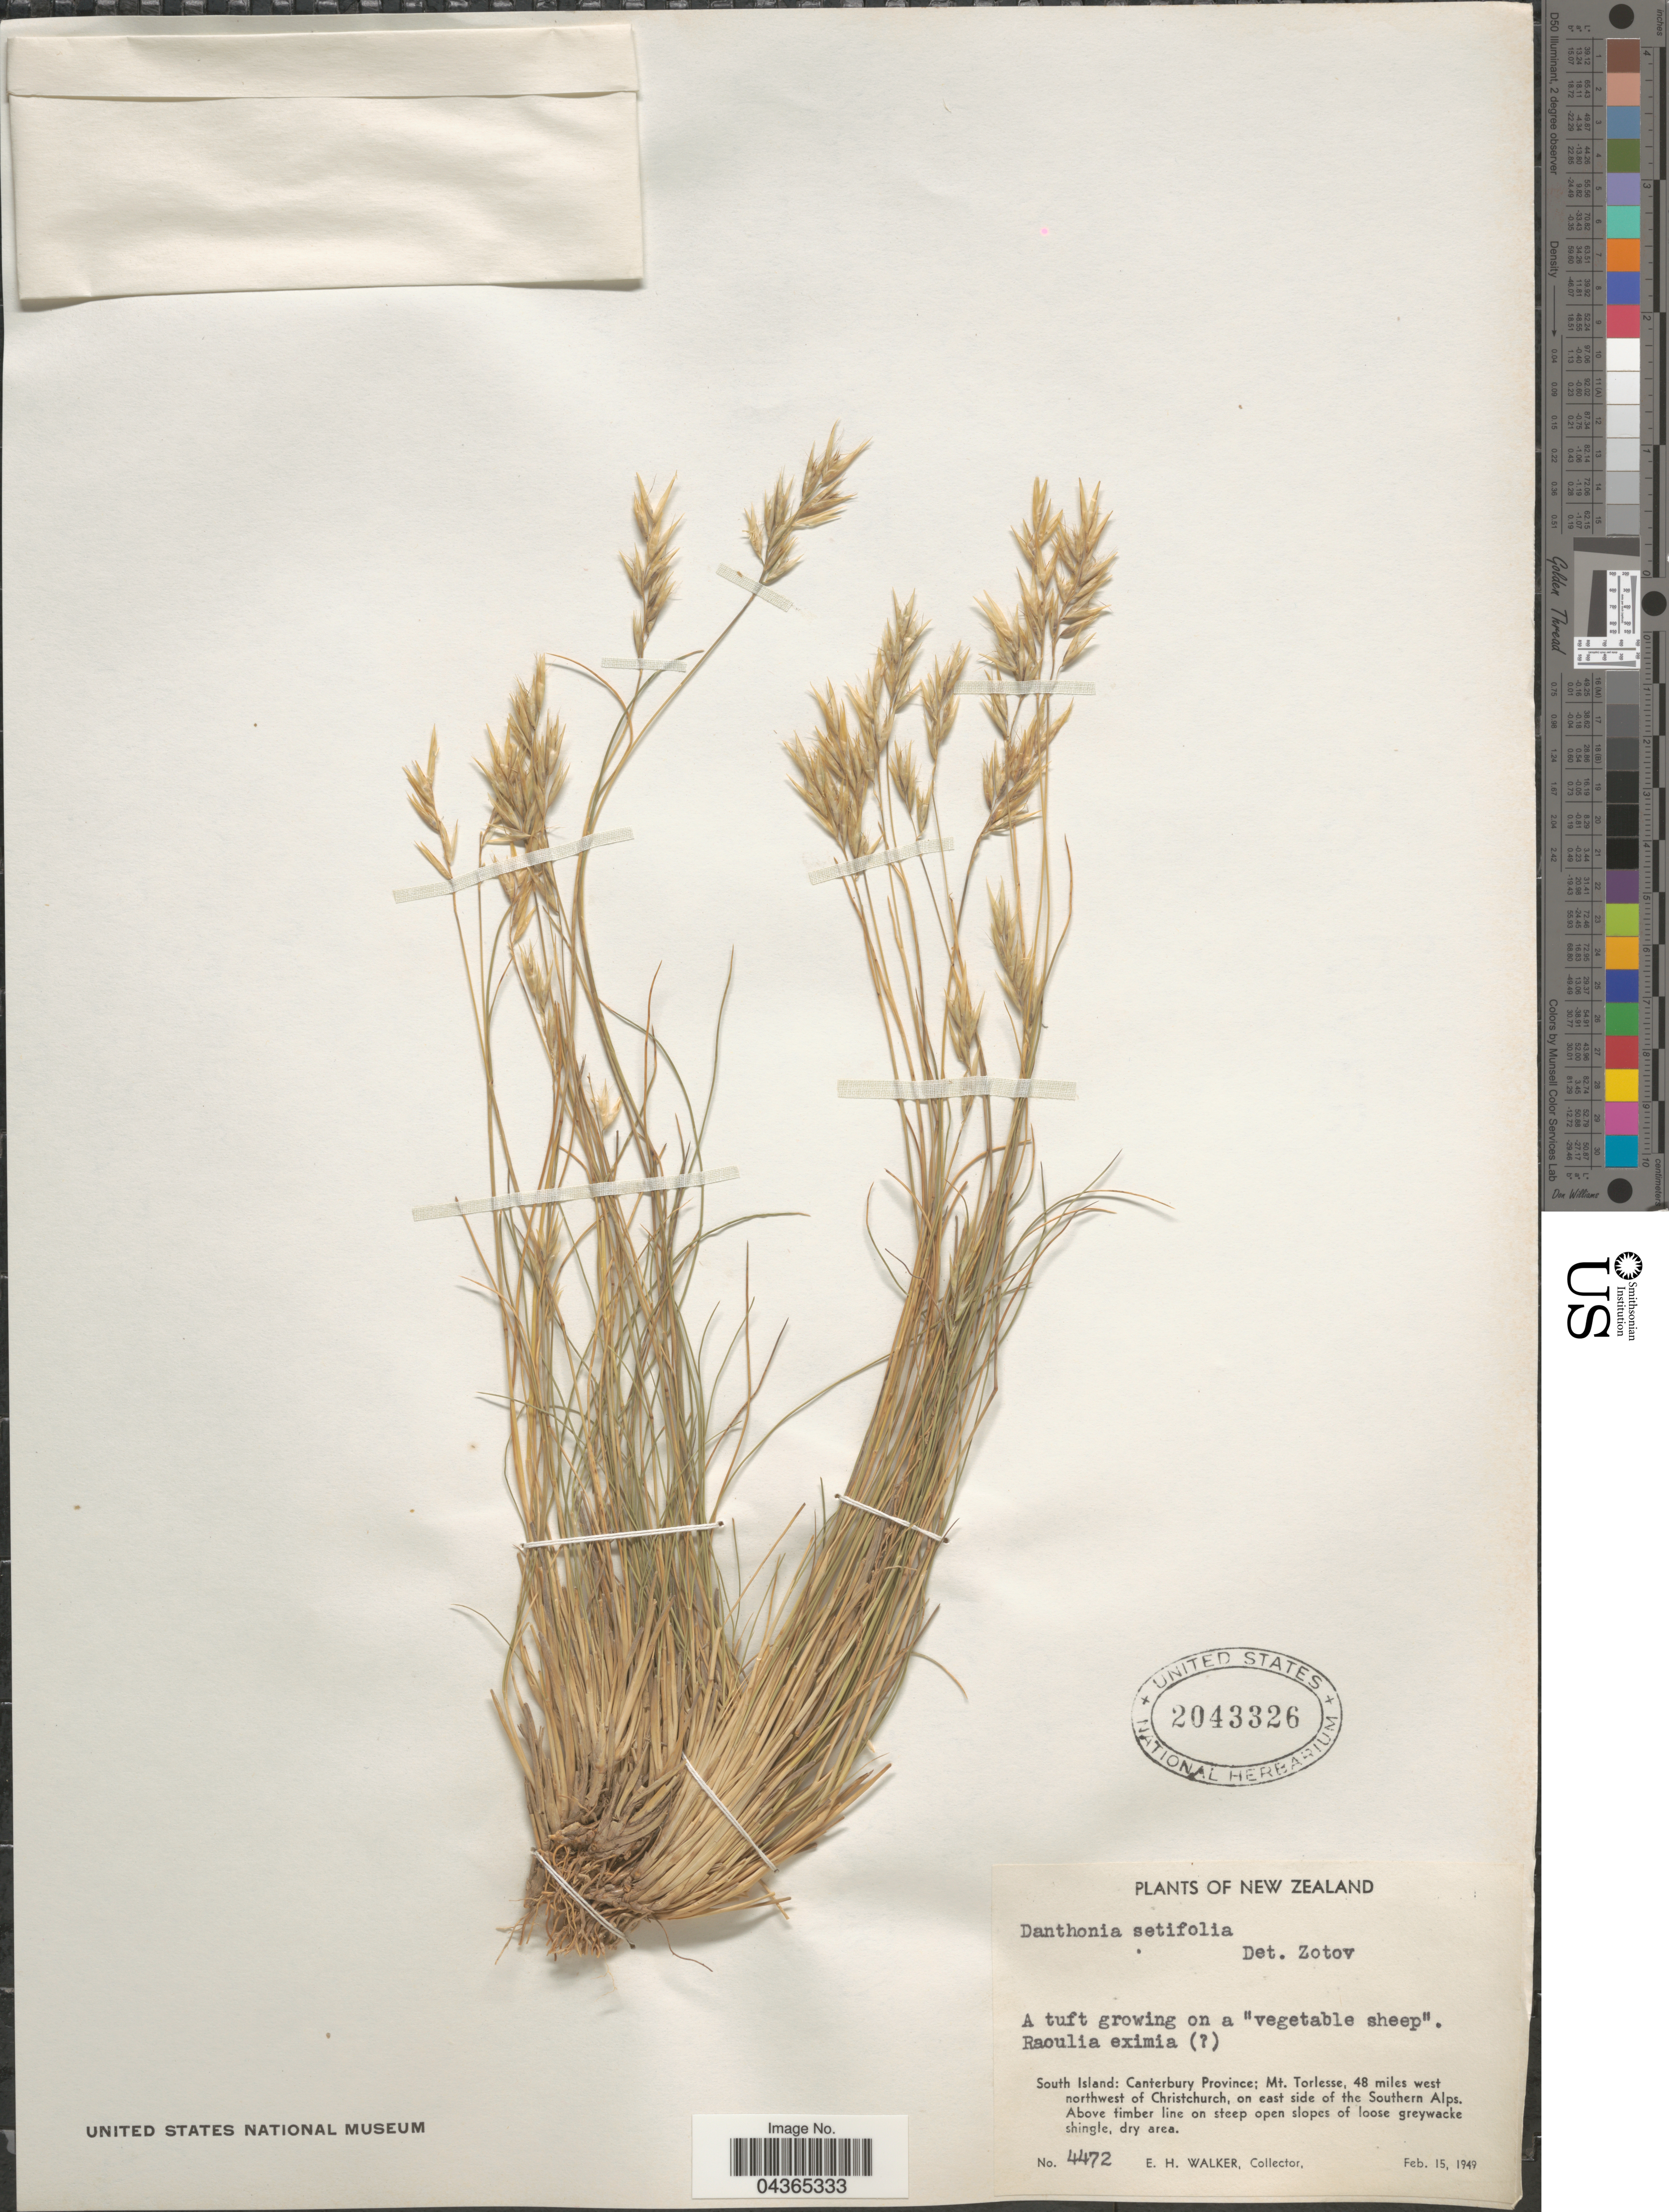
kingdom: Plantae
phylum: Tracheophyta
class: Liliopsida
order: Poales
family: Poaceae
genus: Rytidosperma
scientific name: Rytidosperma setifolium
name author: (Hook. f.) Connor & Edgar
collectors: E. H. Walker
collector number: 4472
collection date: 1949-02-15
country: New Zealand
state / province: Canterbury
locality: South Island: Mt. Torlesse, 48 miles west northwest of Chirstchurch, on east side of the Southern Alps.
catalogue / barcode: US 2043326